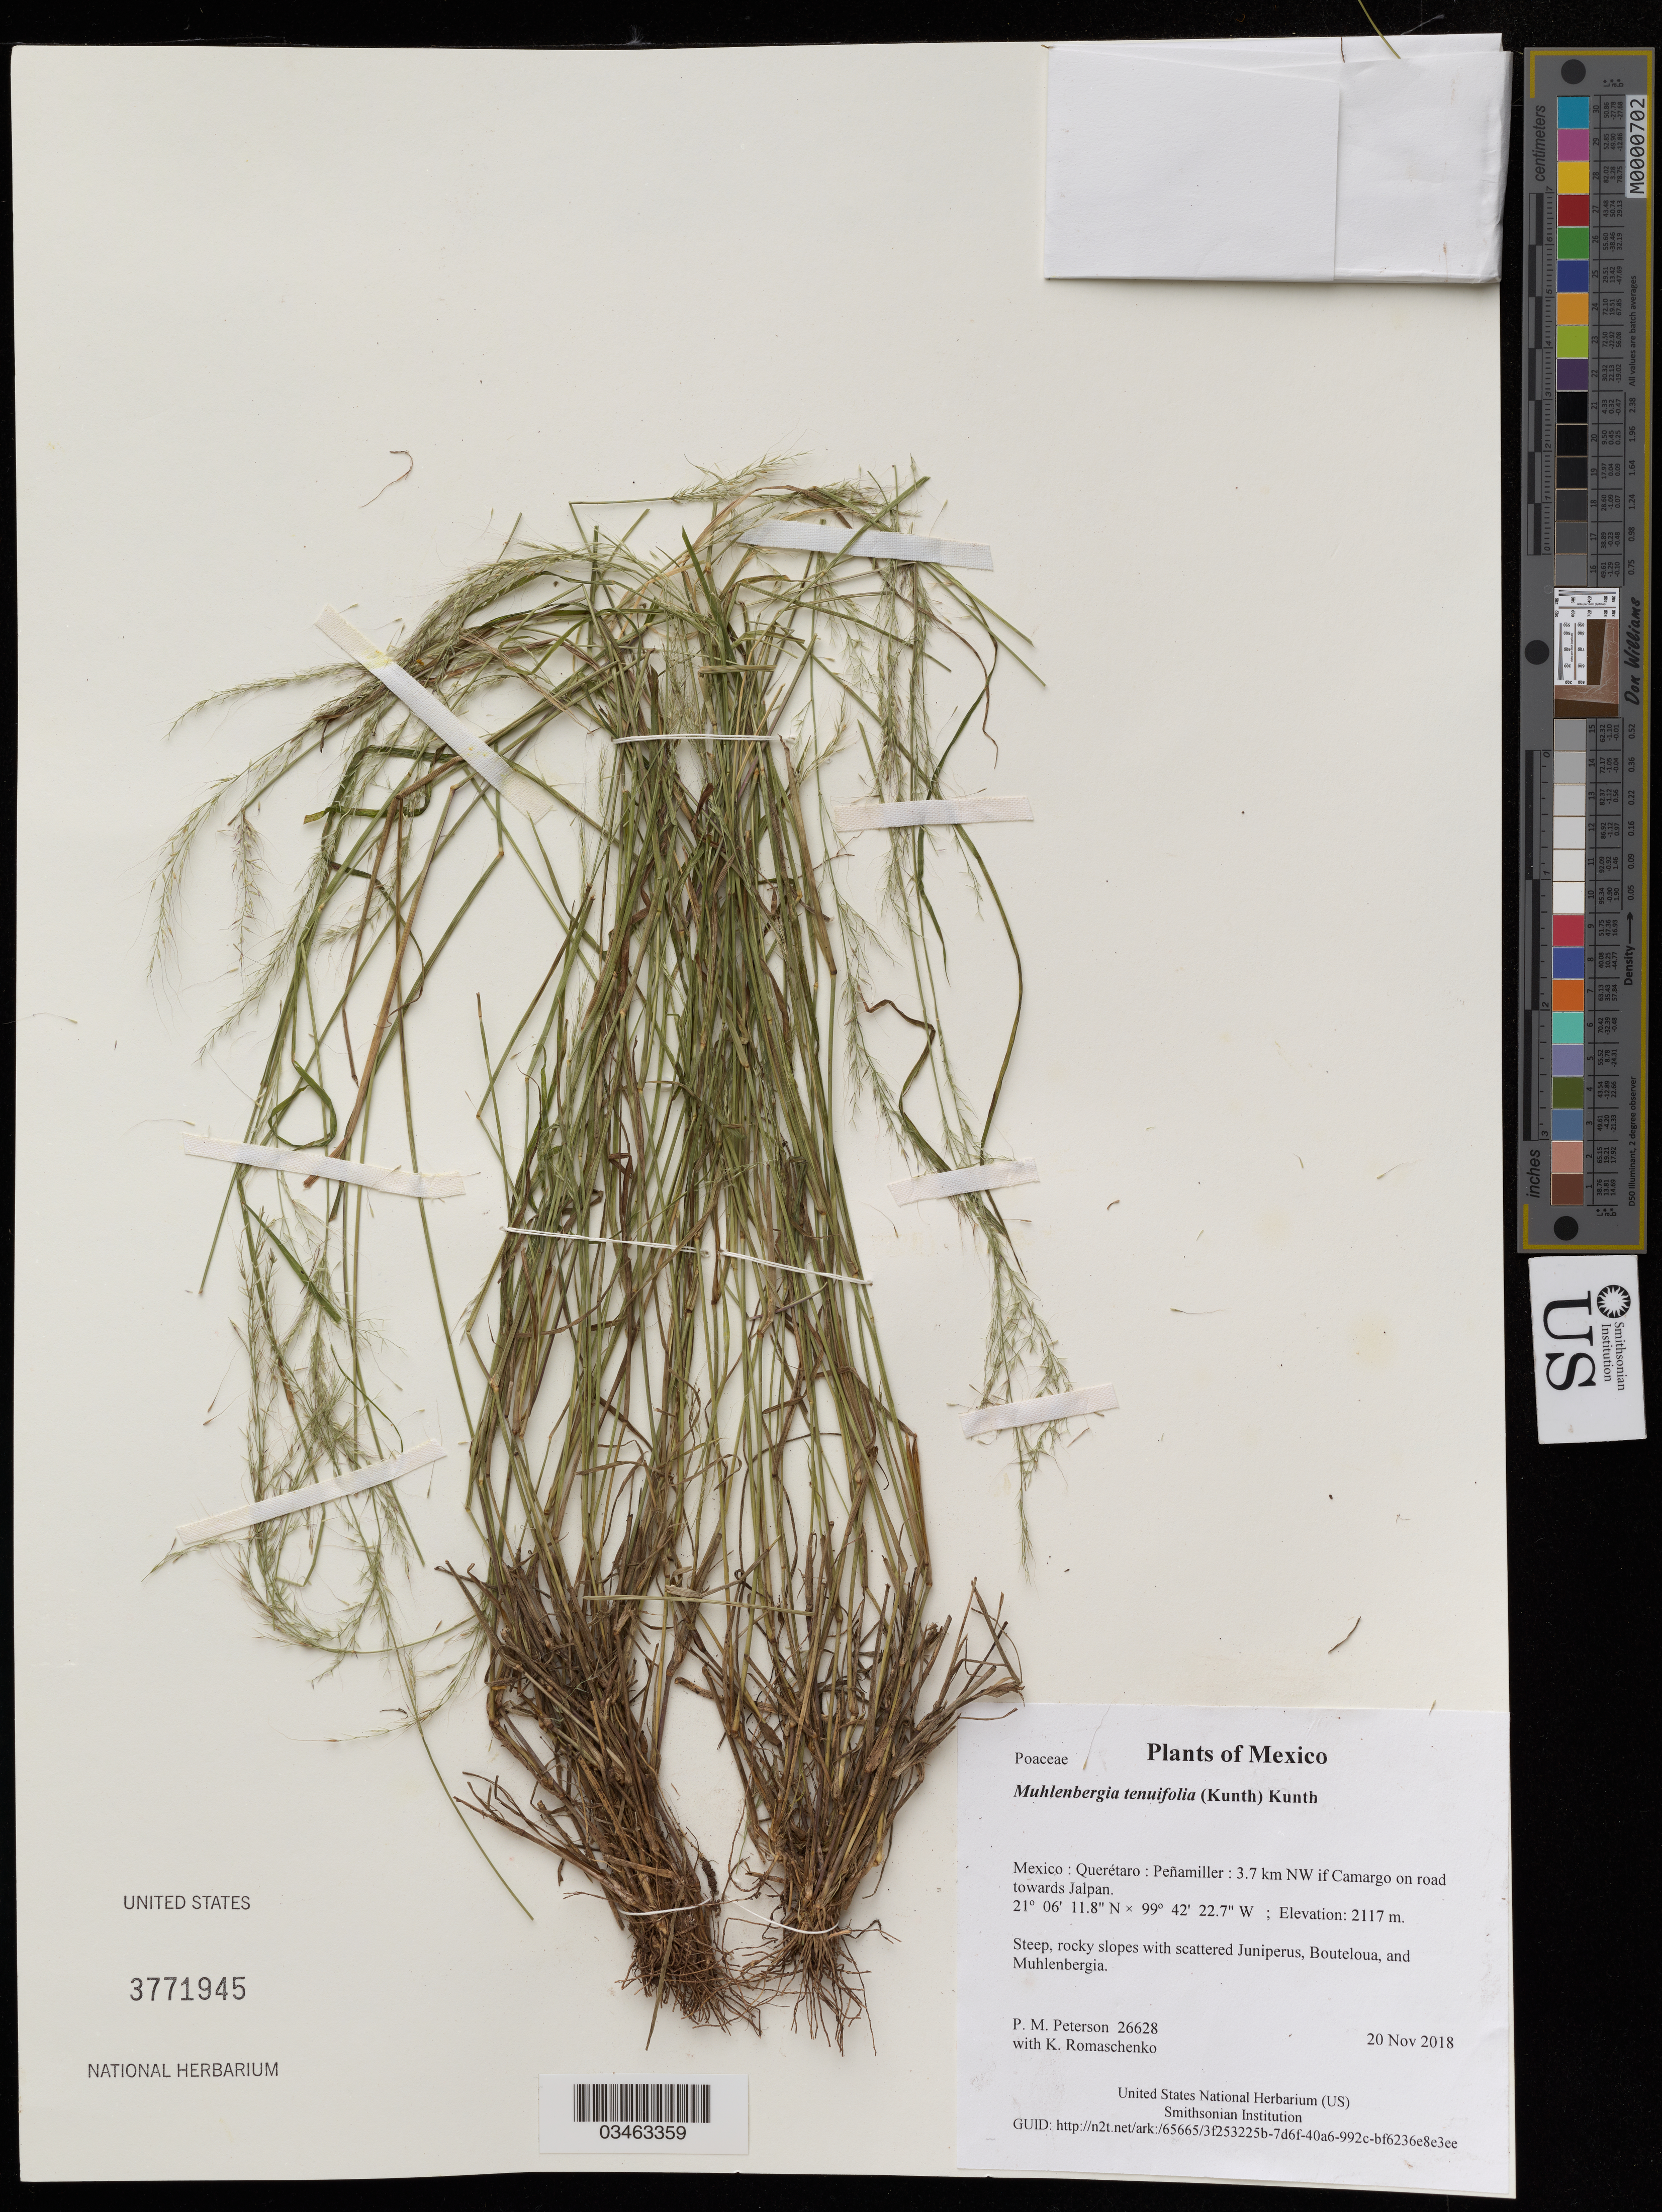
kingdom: Plantae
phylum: Tracheophyta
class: Liliopsida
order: Poales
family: Poaceae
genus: Muhlenbergia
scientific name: Muhlenbergia tenuifolia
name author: (Kunth) Kunth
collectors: P. M. Peterson & K. Romaschenko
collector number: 26628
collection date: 2018-11-20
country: Mexico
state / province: Querétaro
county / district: Peñamiller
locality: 3.7 km NW if Camargo on road towards Jalpan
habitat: Steep, rocky slopes with scattered Juniperus, Bouteloua, and Muhlenbergia.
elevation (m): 2117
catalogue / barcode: US 3771945